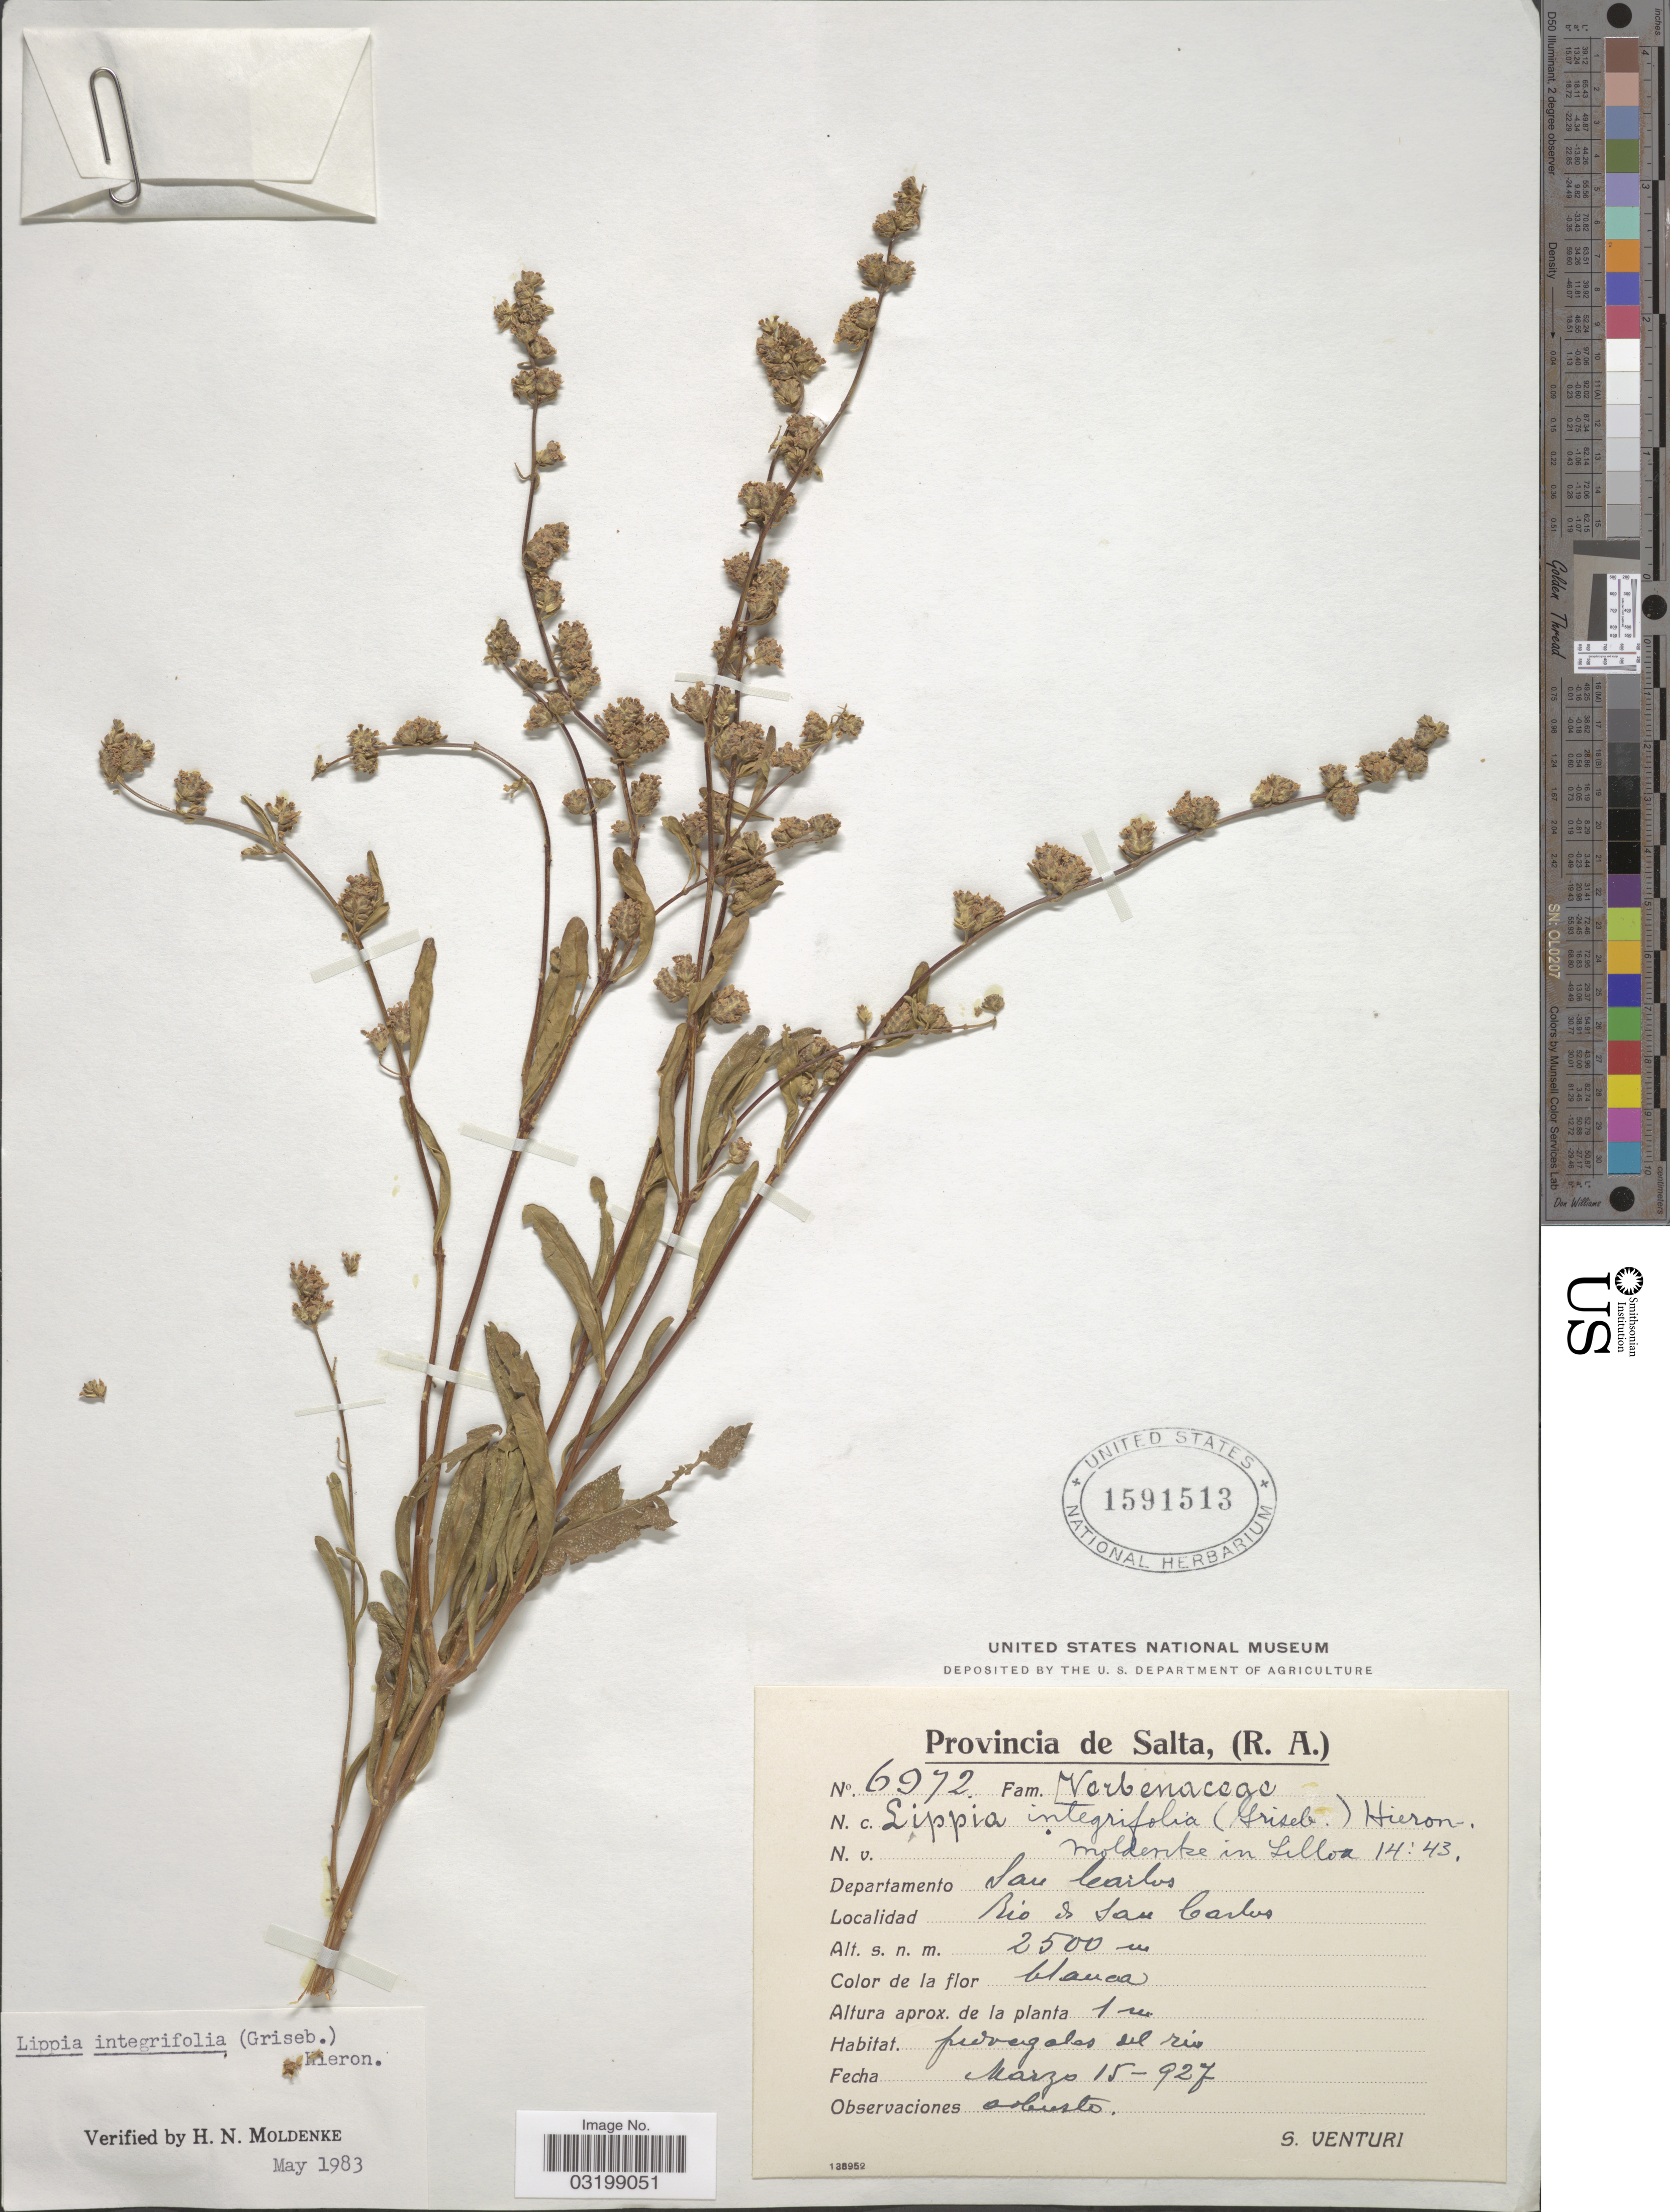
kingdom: Plantae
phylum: Tracheophyta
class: Magnoliopsida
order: Lamiales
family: Verbenaceae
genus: Lippia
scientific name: Lippia integrifolia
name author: (Griseb.) Hieron.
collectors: S. Venturi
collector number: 6972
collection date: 1927-03-15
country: Argentina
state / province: Salta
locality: Departamento San Carlos. Rio de San Carlos.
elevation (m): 2500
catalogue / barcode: US 1591513